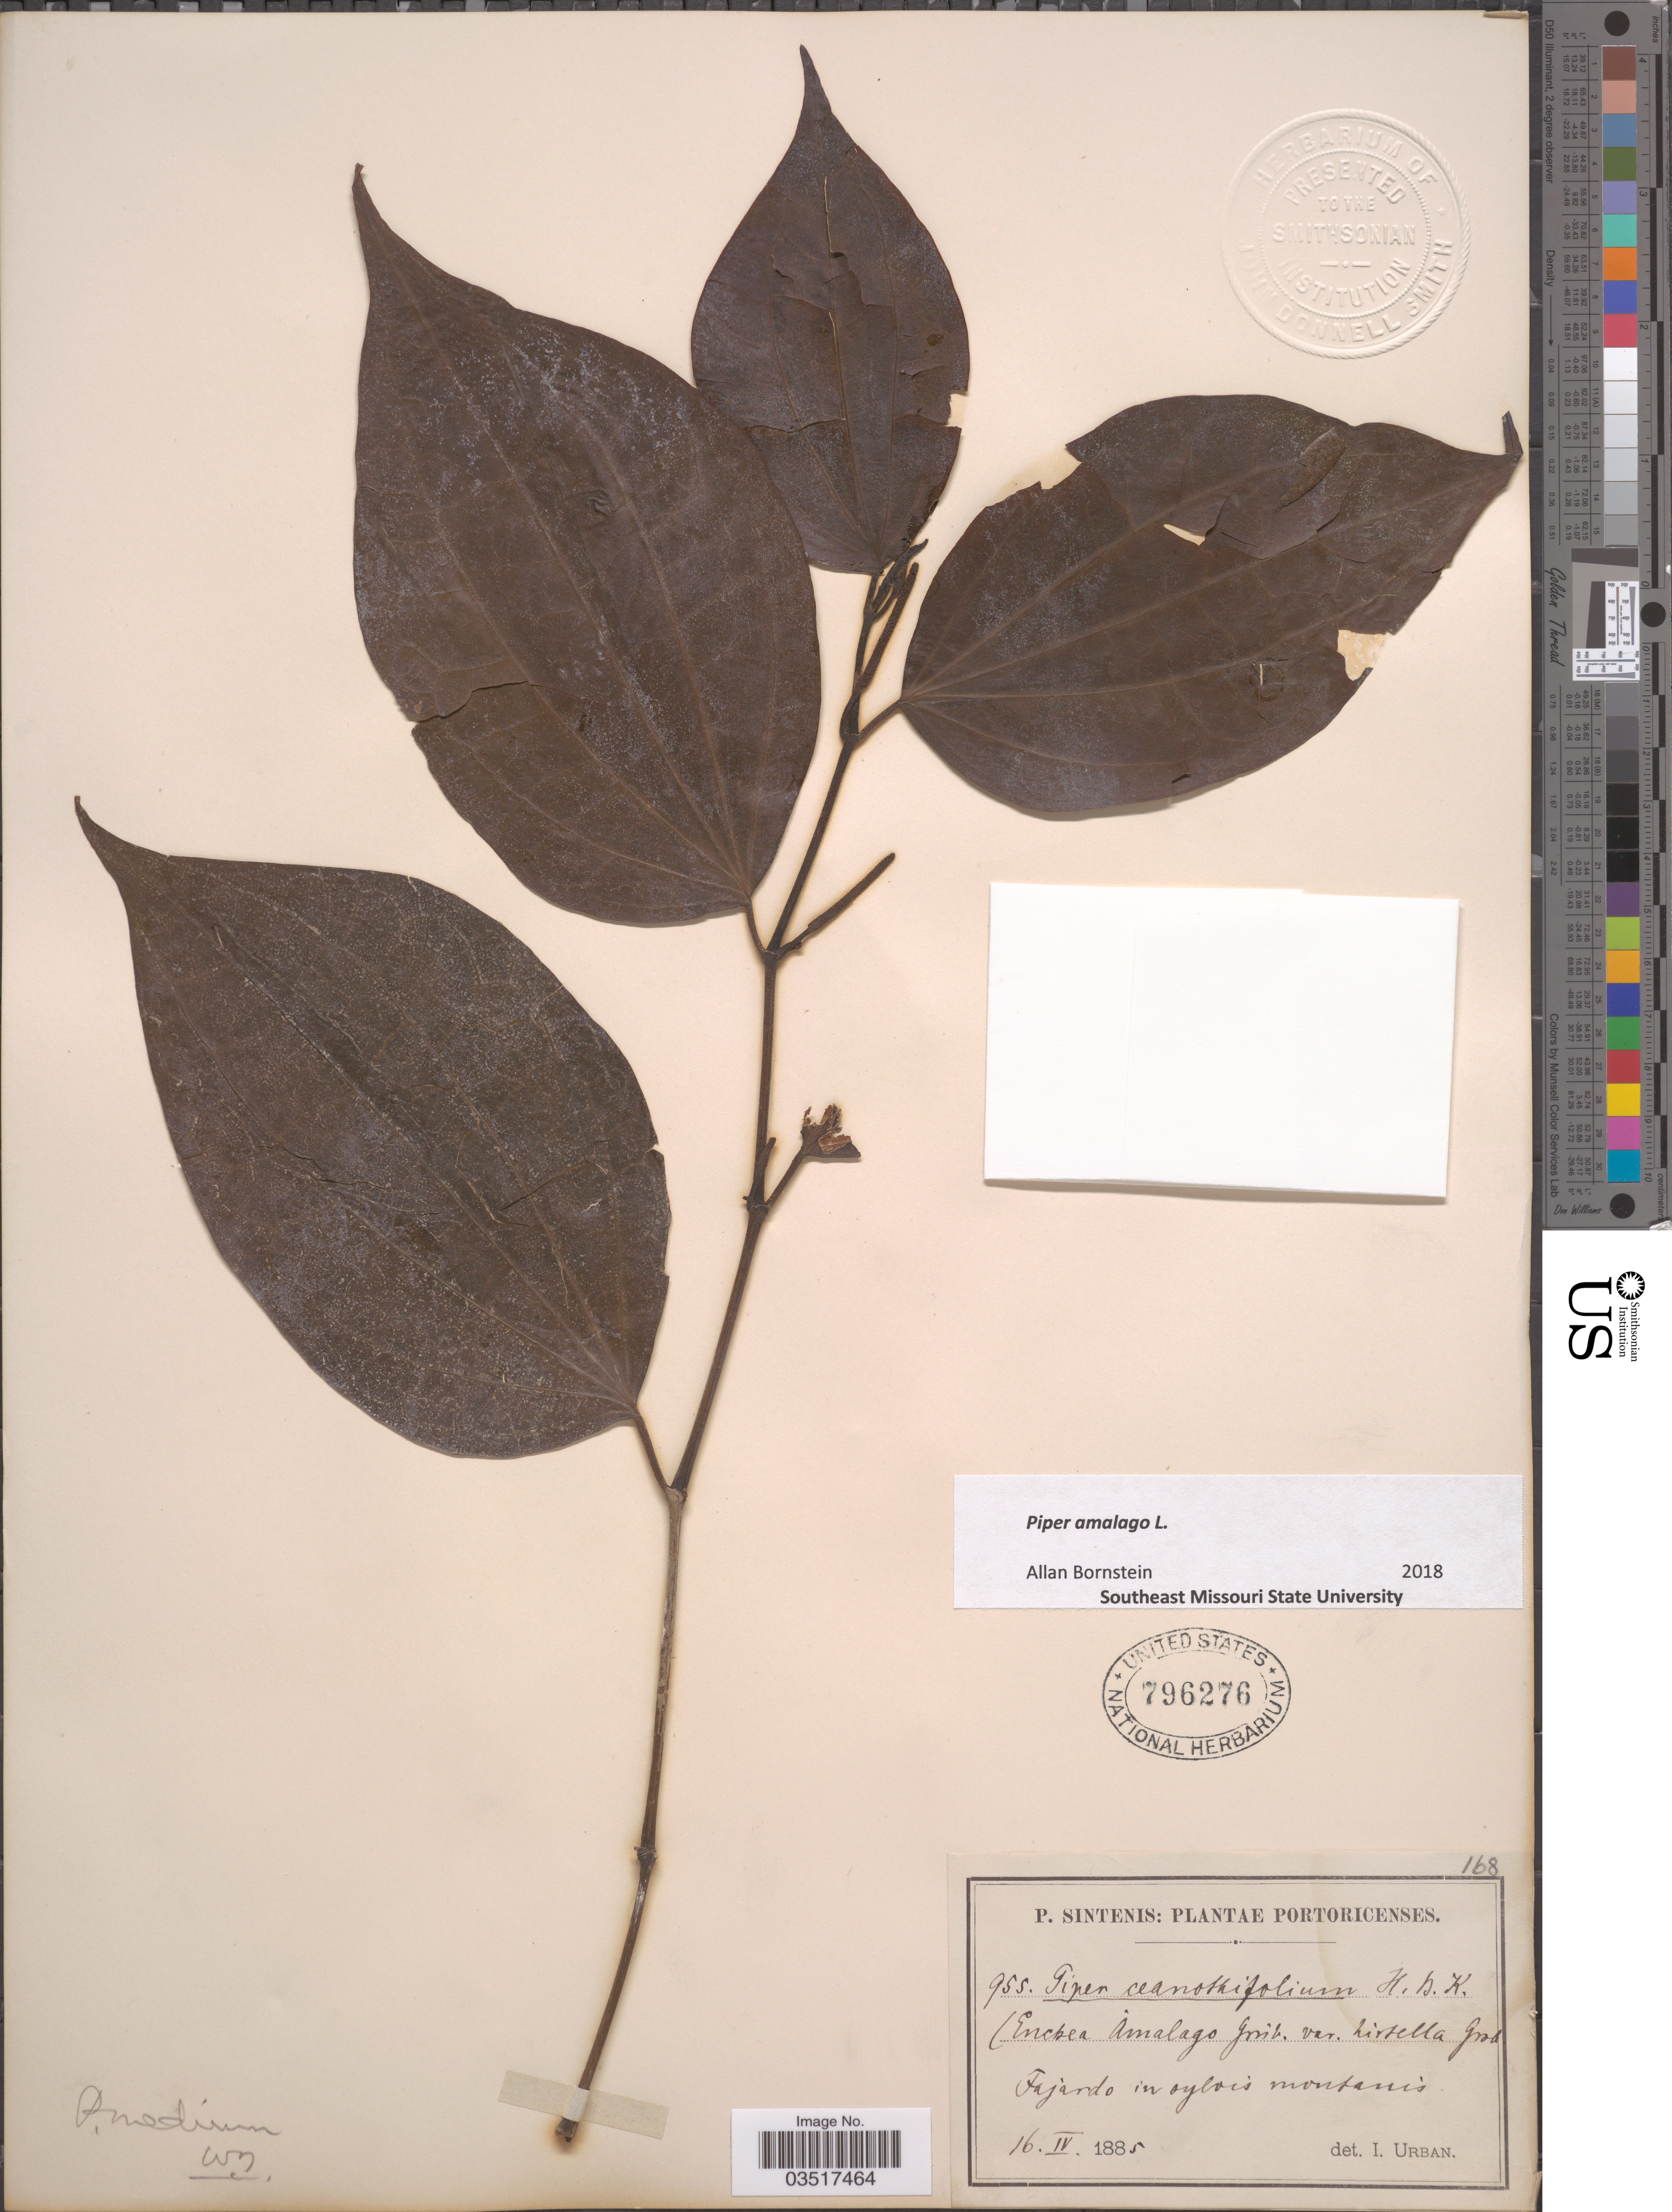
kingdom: Plantae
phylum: Tracheophyta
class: Magnoliopsida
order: Piperales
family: Piperaceae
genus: Piper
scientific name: Piper amalago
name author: L.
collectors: P. Sintenis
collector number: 955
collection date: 1885-04-16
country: Puerto Rico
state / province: Fajardo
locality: Fajardo in sylvis montanis.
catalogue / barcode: US 796276